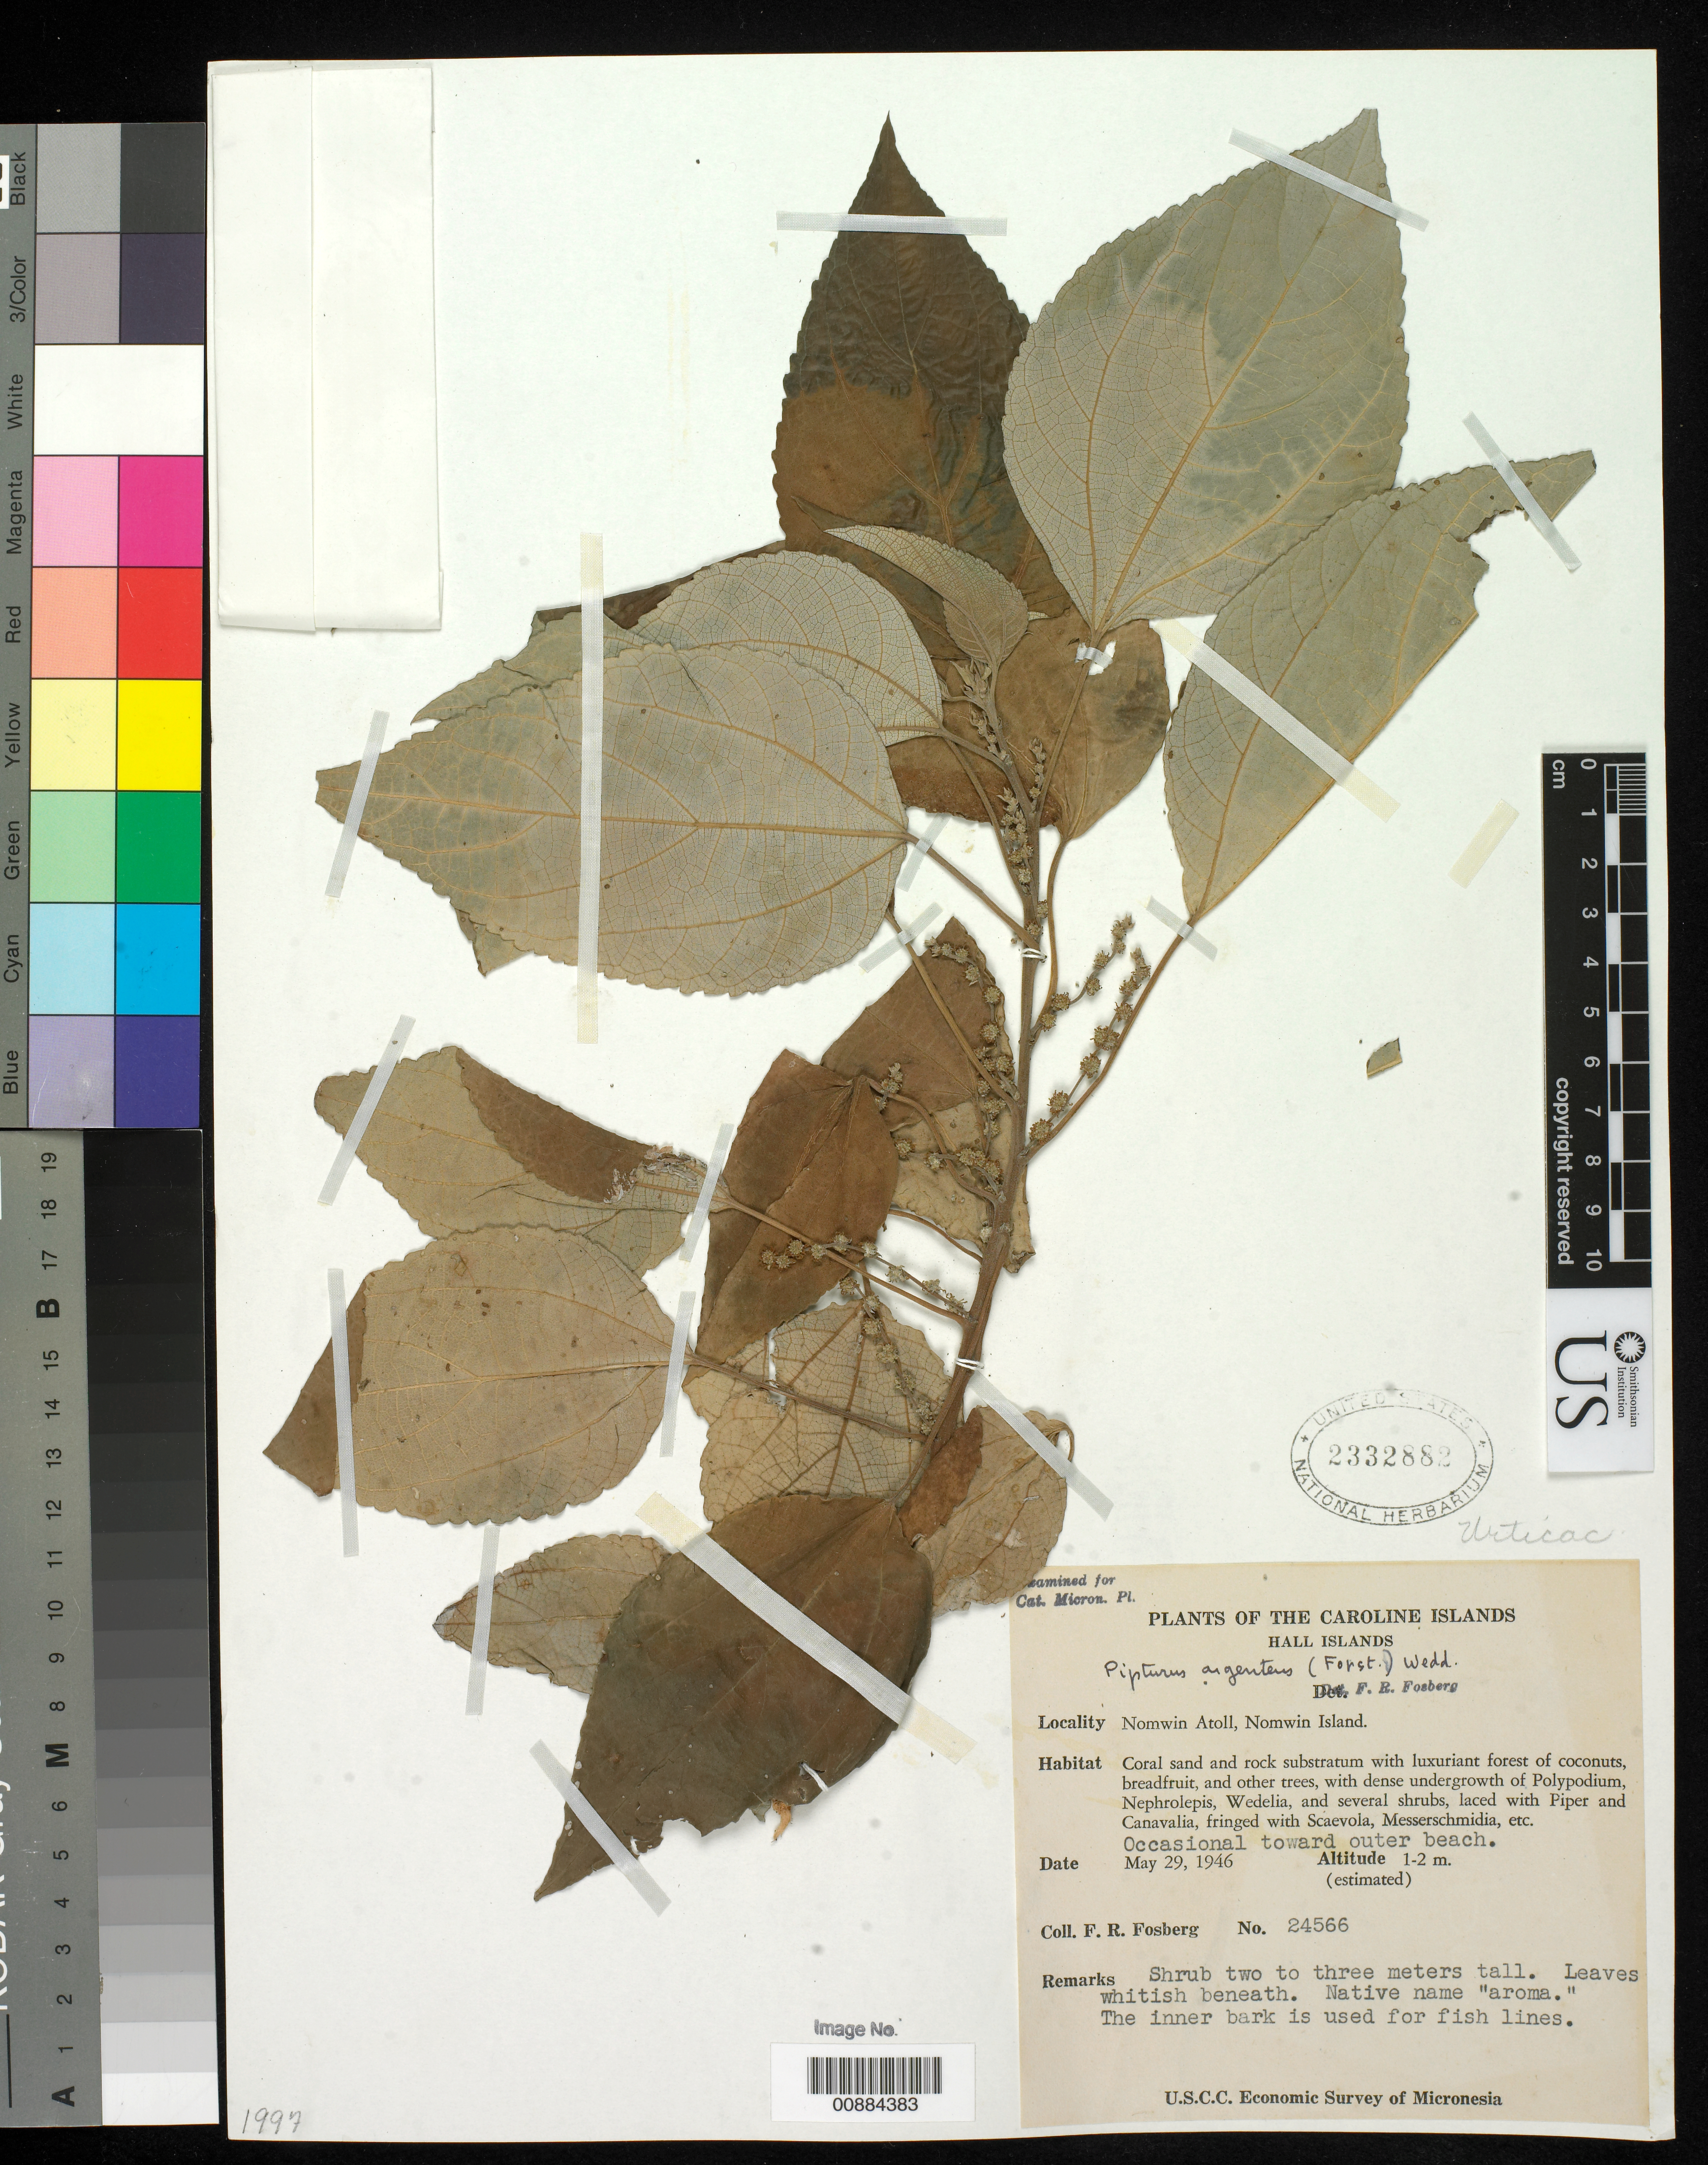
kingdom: Plantae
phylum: Tracheophyta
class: Magnoliopsida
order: Rosales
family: Urticaceae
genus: Pipturus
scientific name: Pipturus argenteus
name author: (G. Forst.) Wedd.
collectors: F. R. Fosberg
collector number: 24566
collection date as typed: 29 May 1946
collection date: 1946-05-29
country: Micronesia, Federated States of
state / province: Truk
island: Nomwin Atoll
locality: Nomwin Atoll, Hall Is.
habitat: Coral sand and rock substratum with luxuriant forest of coconuts, breadfruit, and other trees, with dense undergrowth of Polypodium, Nephrolepis, Wedelia, and several shrubs, laced with piper and Canavalia, fringed with Scaevola, Messerschmidia, ect. Occasional toward outer beach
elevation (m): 1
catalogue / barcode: US 2332882